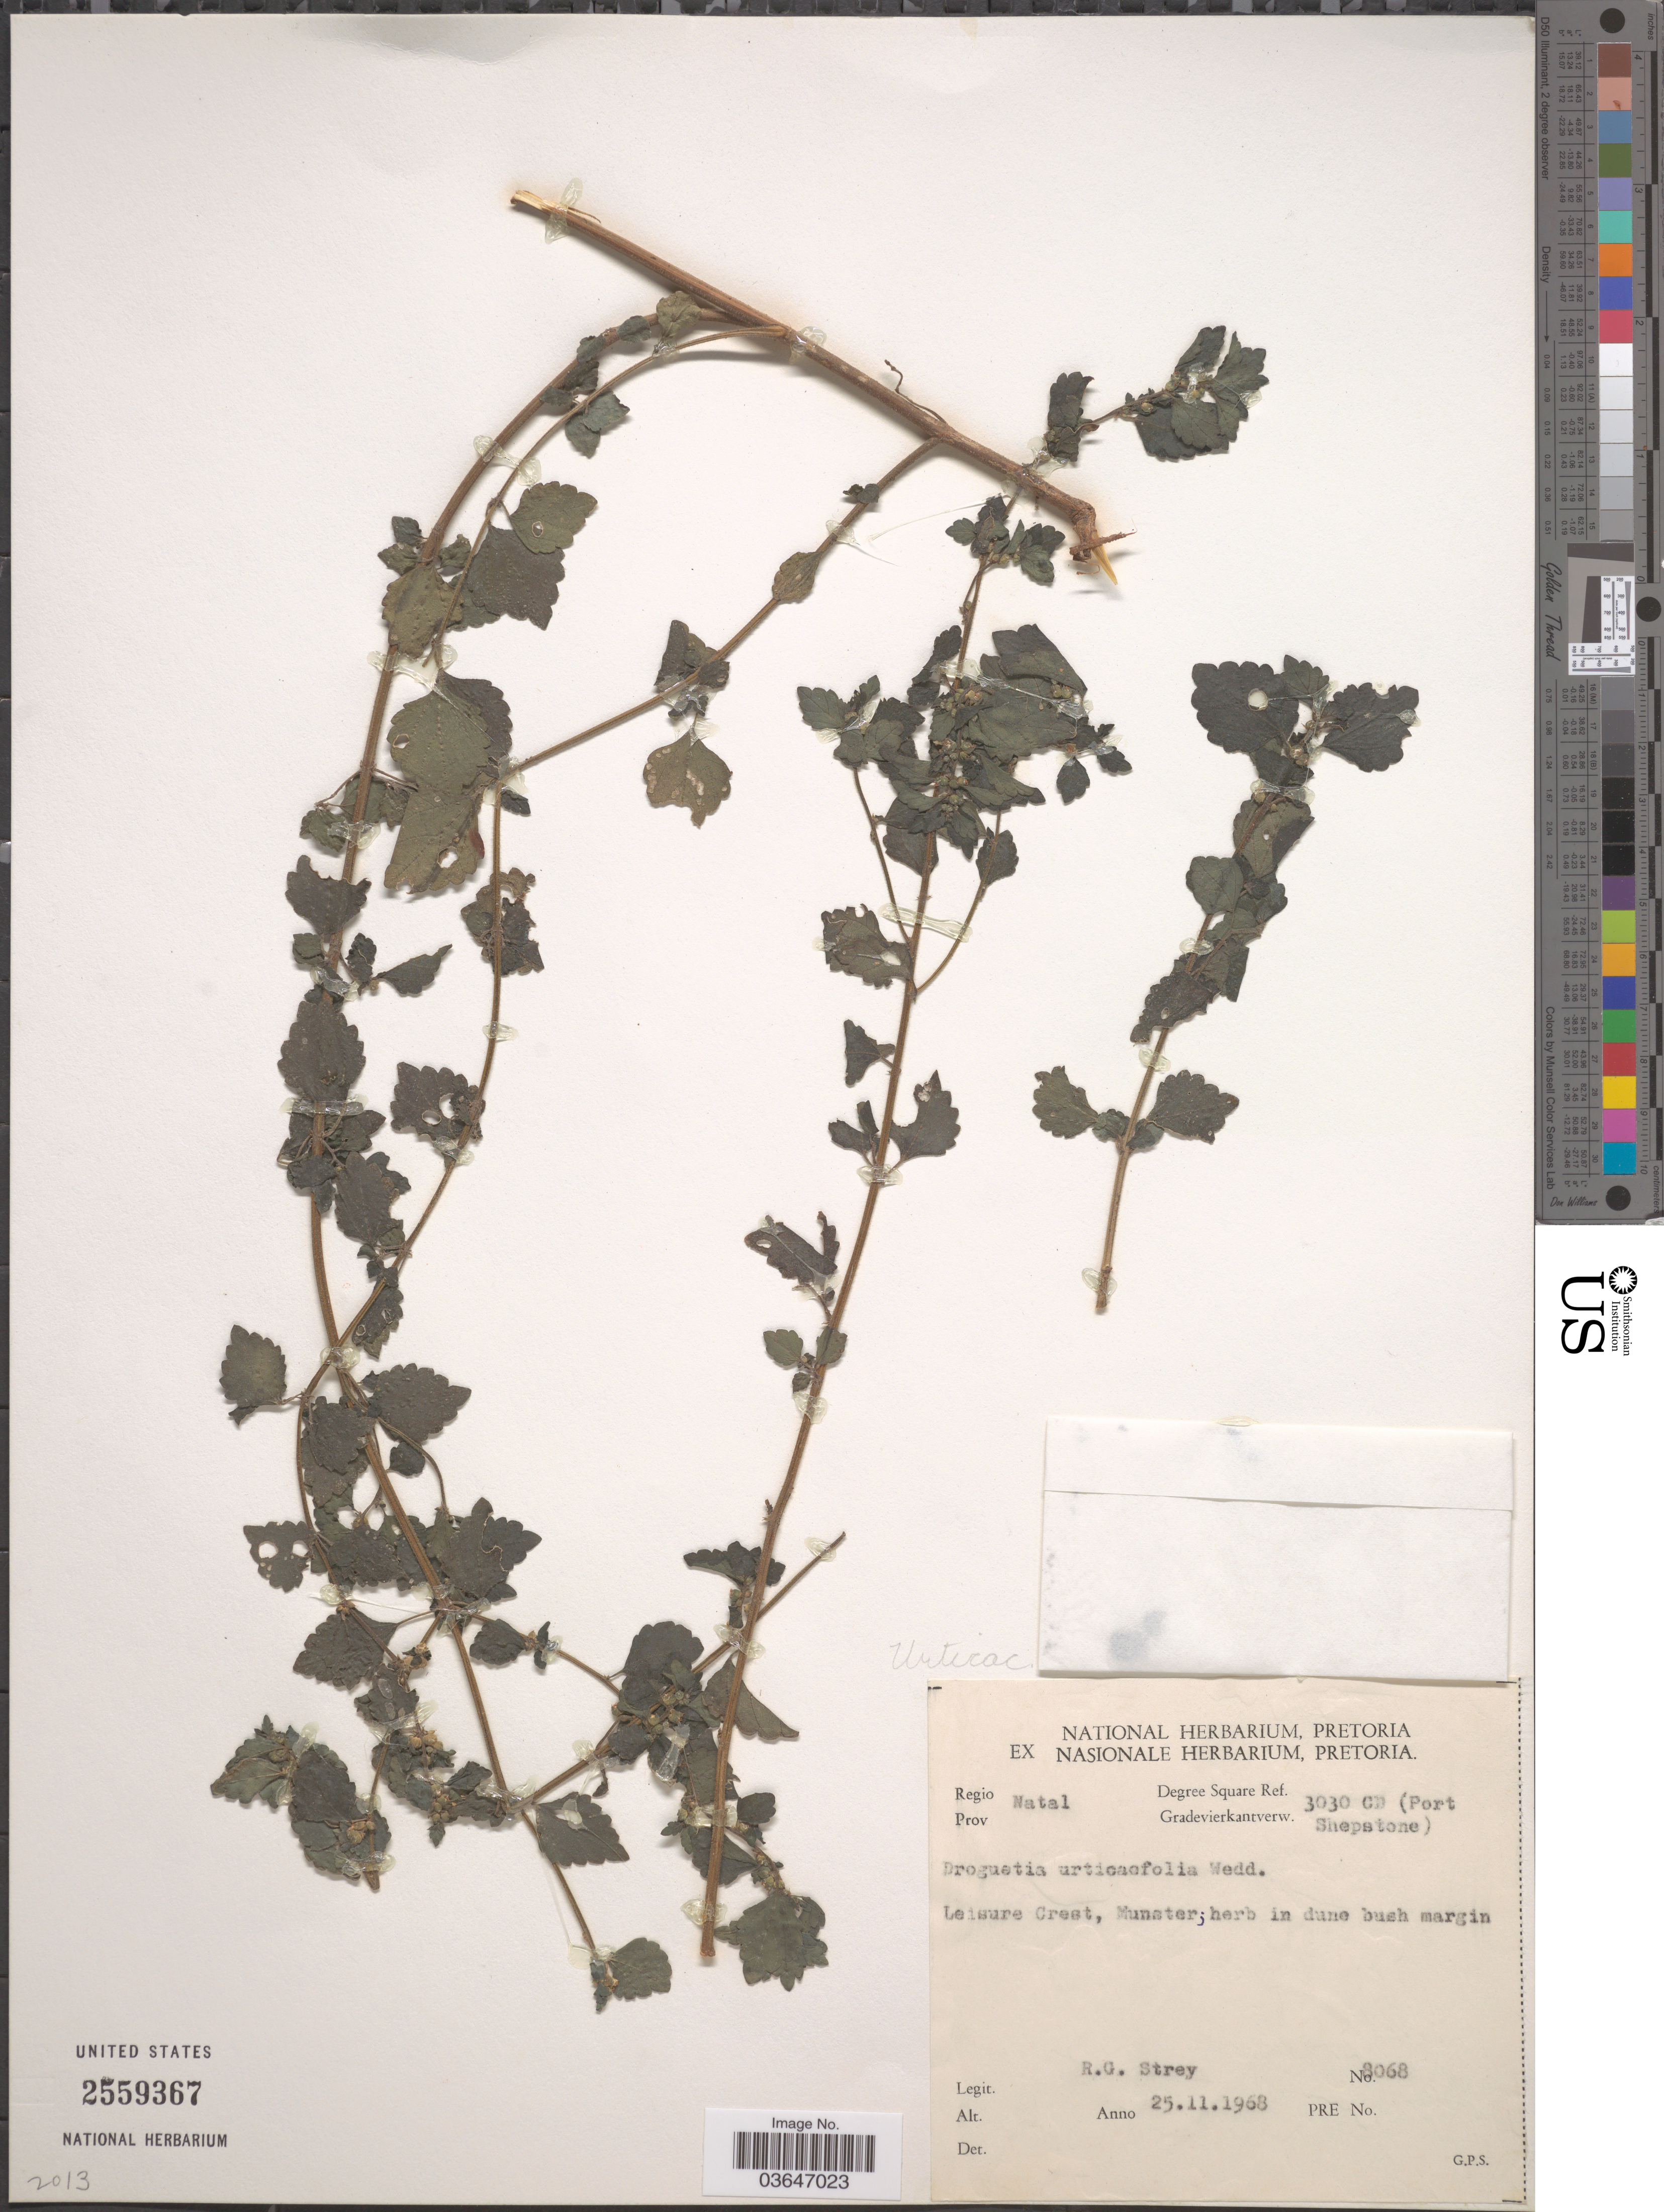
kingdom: Plantae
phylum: Tracheophyta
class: Magnoliopsida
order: Rosales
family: Urticaceae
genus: Droguetia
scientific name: Droguetia iners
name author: (Forssk.) Schweinf.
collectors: R. G. Strey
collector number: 8068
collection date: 1968-11-25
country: South Africa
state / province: KwaZulu-Natal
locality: Prov Natal. Gradevierkantverw. 3030 CD (Port Shepstone). Leisure Crest, Munster.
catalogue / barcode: US 2559367